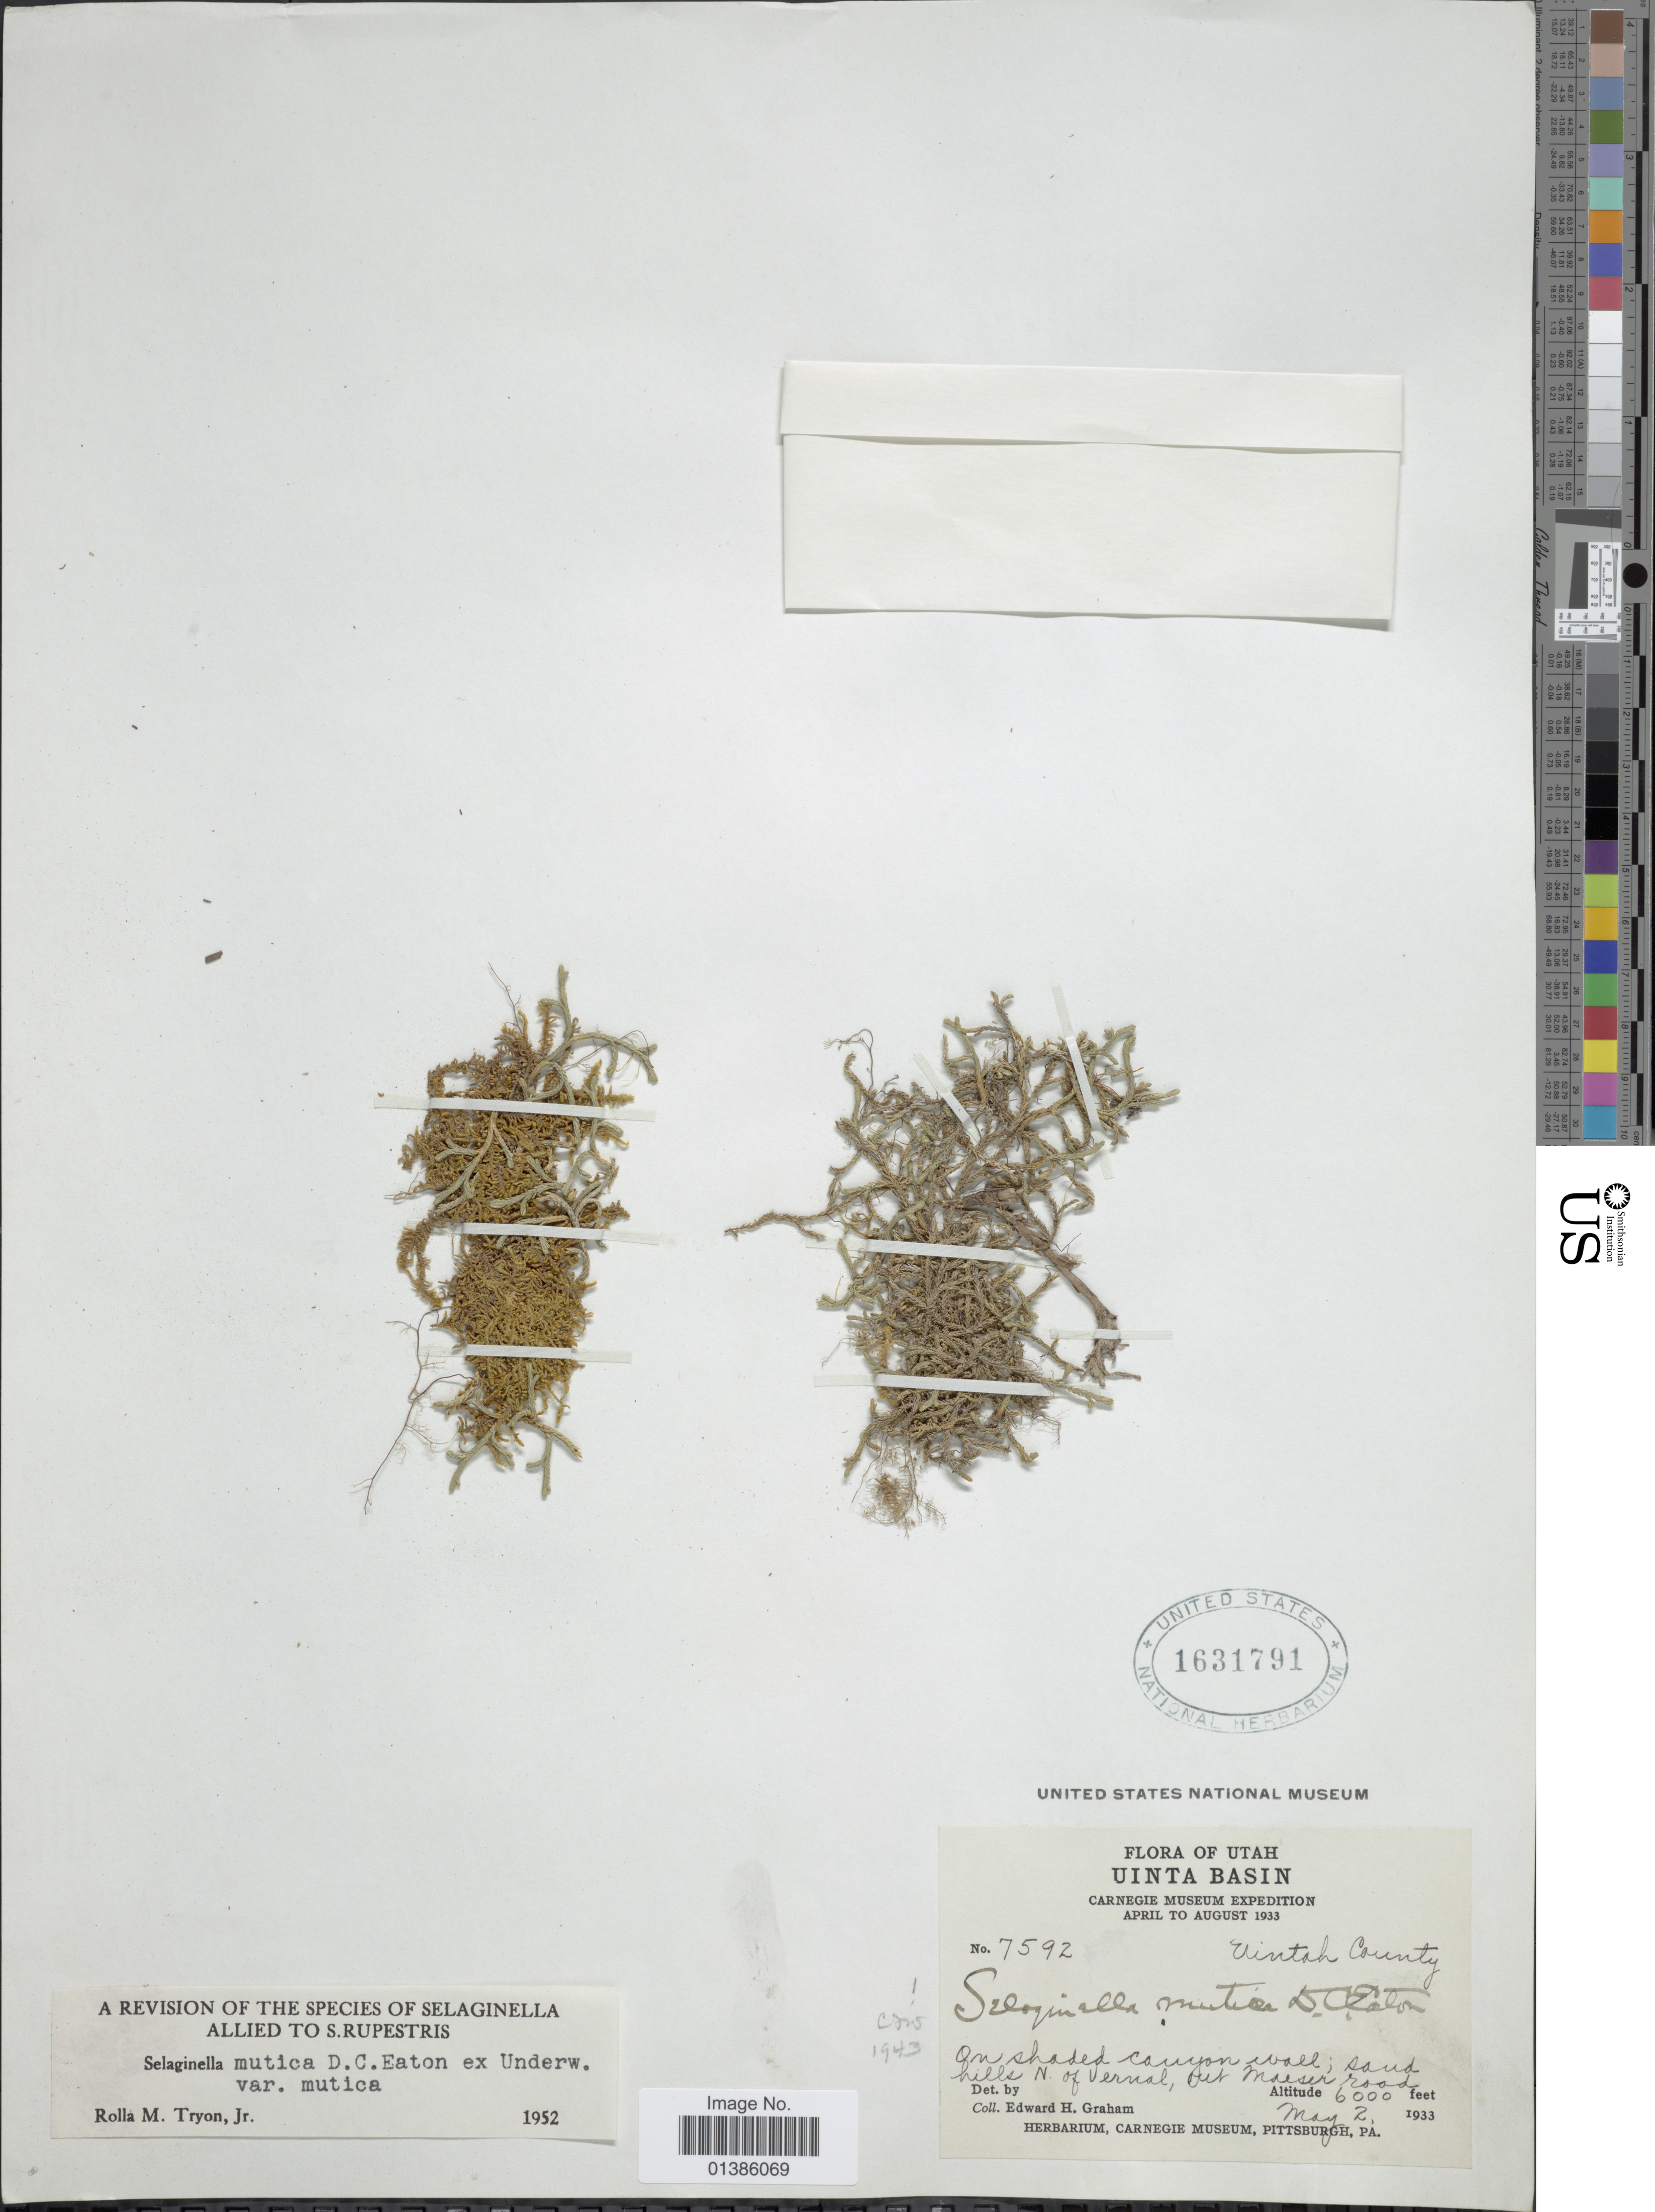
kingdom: Plantae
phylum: Tracheophyta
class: Lycopodiopsida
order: Selaginellales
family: Selaginellaceae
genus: Selaginella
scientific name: Selaginella mutica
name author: D.C. Eaton in Underw.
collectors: E. H. Graham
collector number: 7592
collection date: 1933-05-02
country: United States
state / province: Utah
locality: Uinta Basin. On shaded canyon wall; sand hills N. of Vernal, out Measer road.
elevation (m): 1829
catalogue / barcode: US 1631791